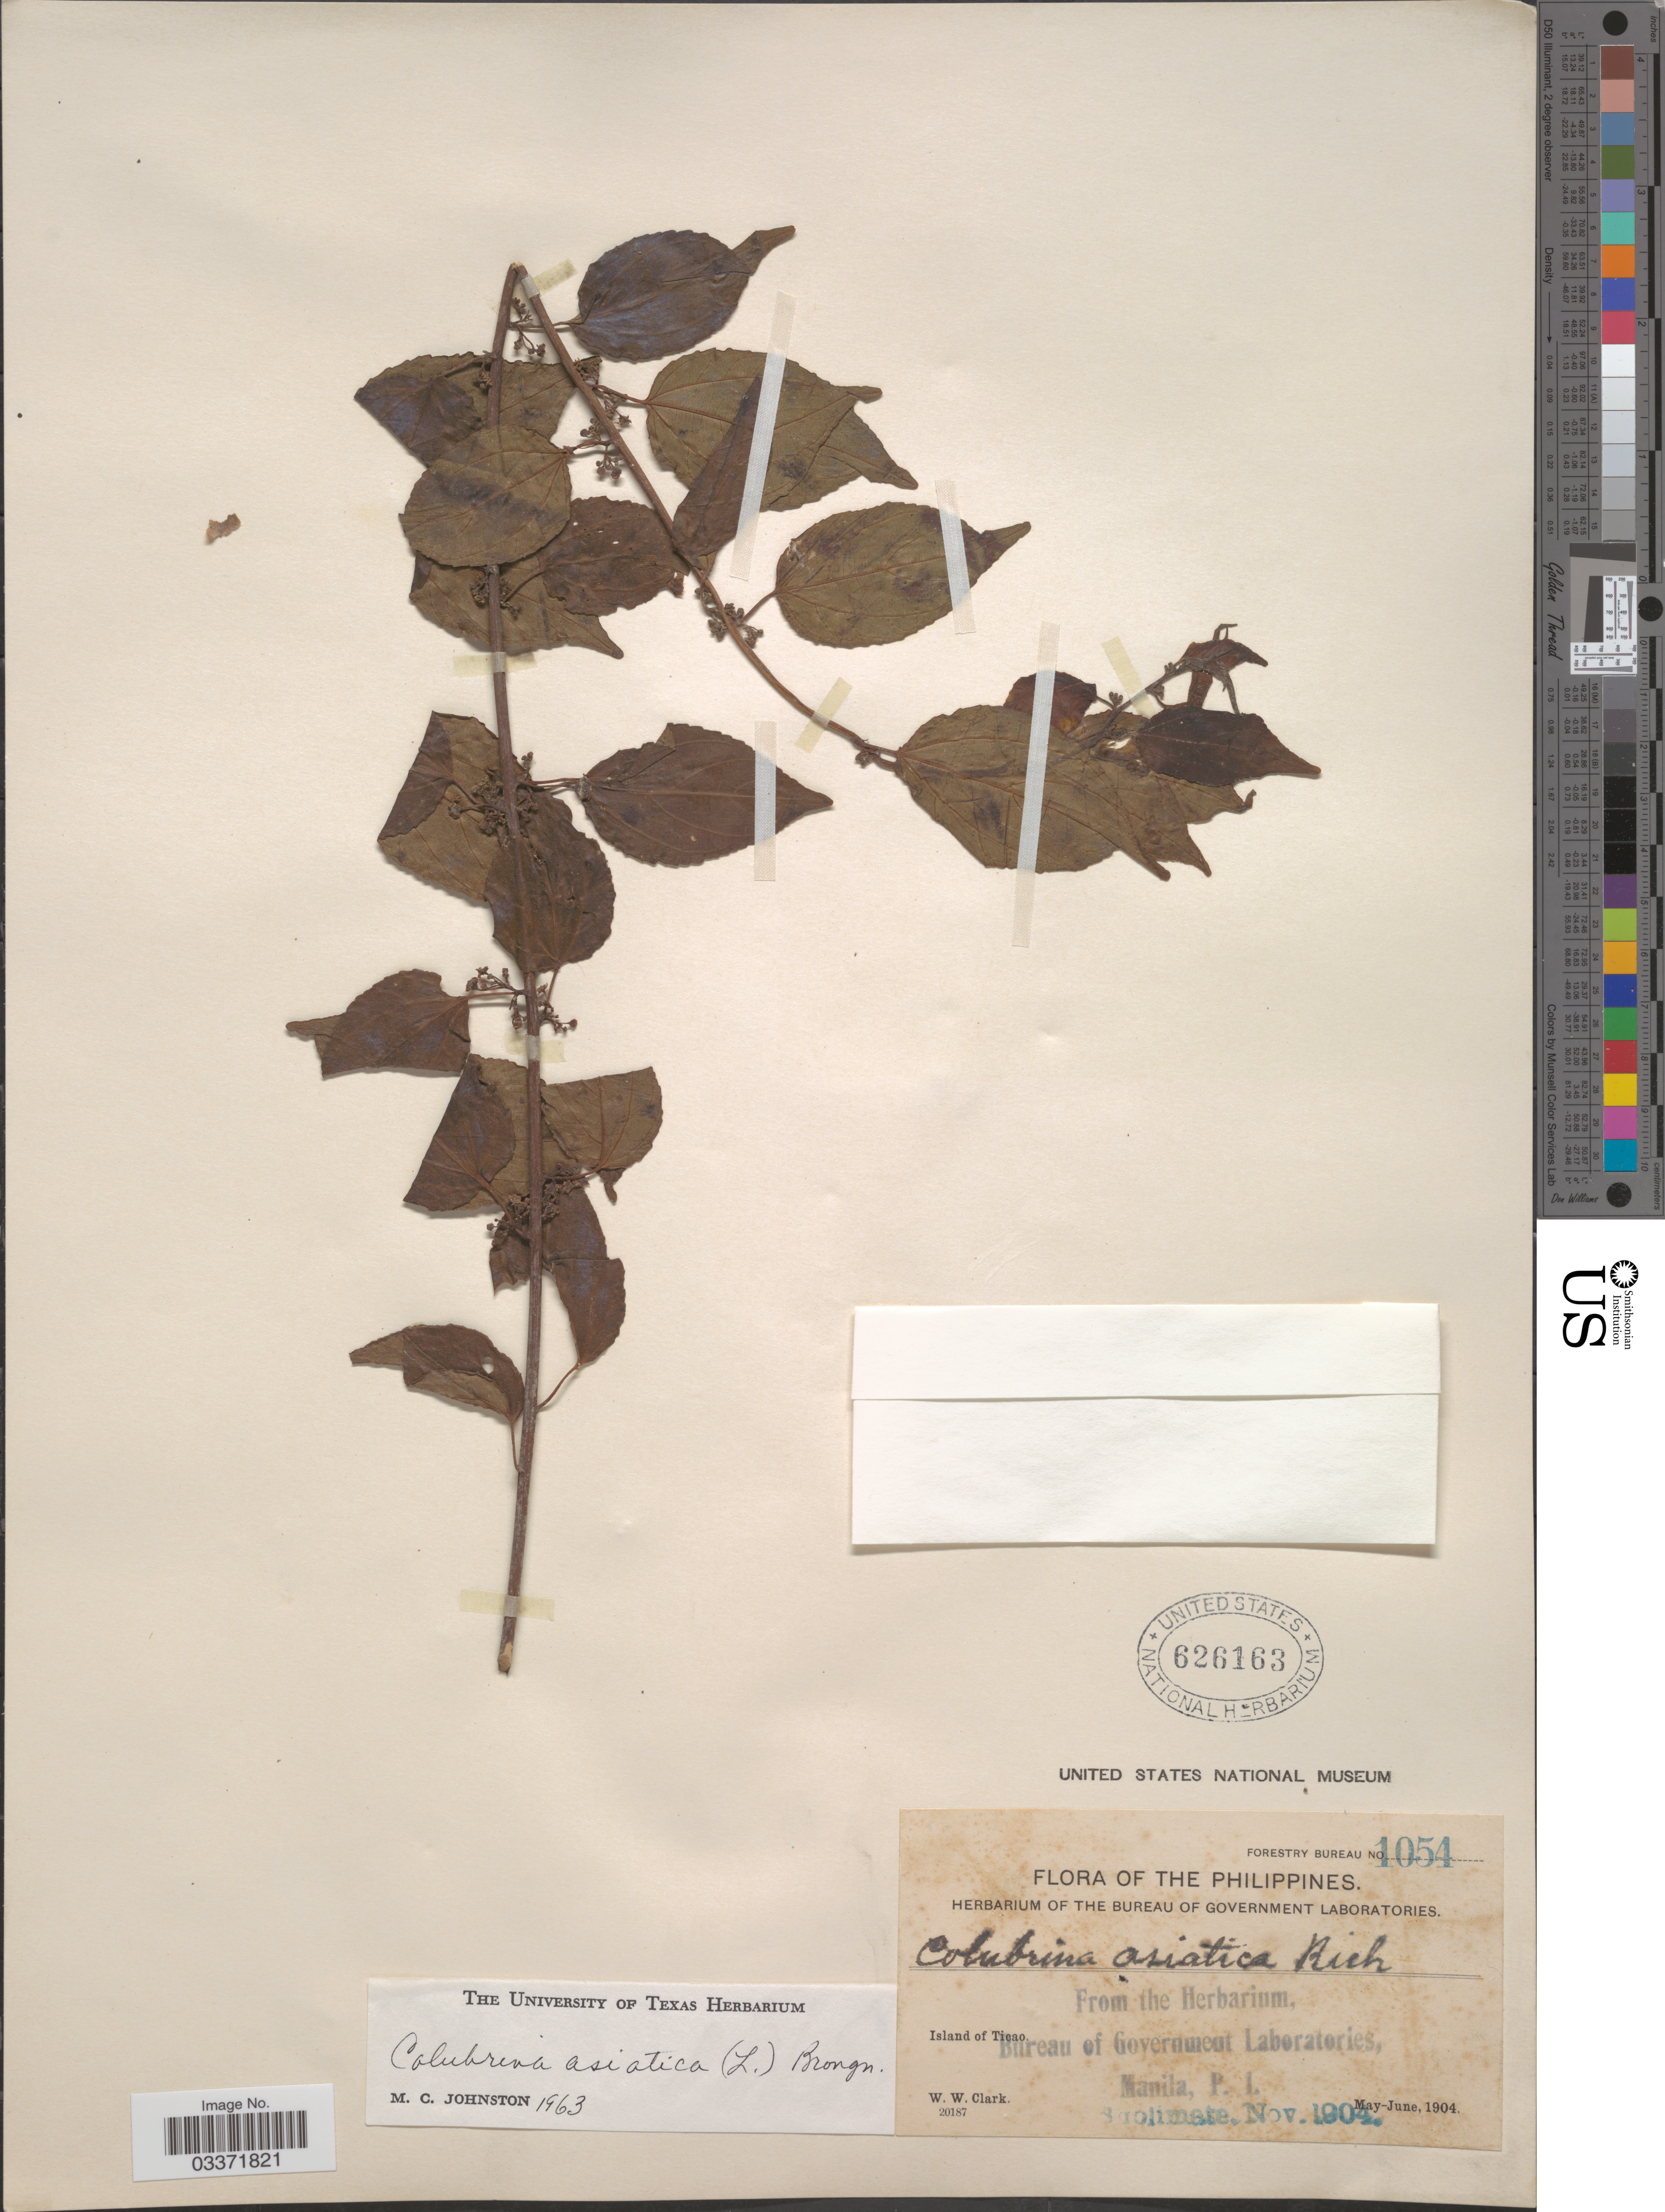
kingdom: Plantae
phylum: Tracheophyta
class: Magnoliopsida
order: Rosales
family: Rhamnaceae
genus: Colubrina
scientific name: Colubrina asiatica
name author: (L.) Brongn.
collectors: W. W. Clark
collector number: Forestry Bureau 1054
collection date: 1904-05/1904-06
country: Philippines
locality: Island of Ticao.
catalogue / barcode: US 626163